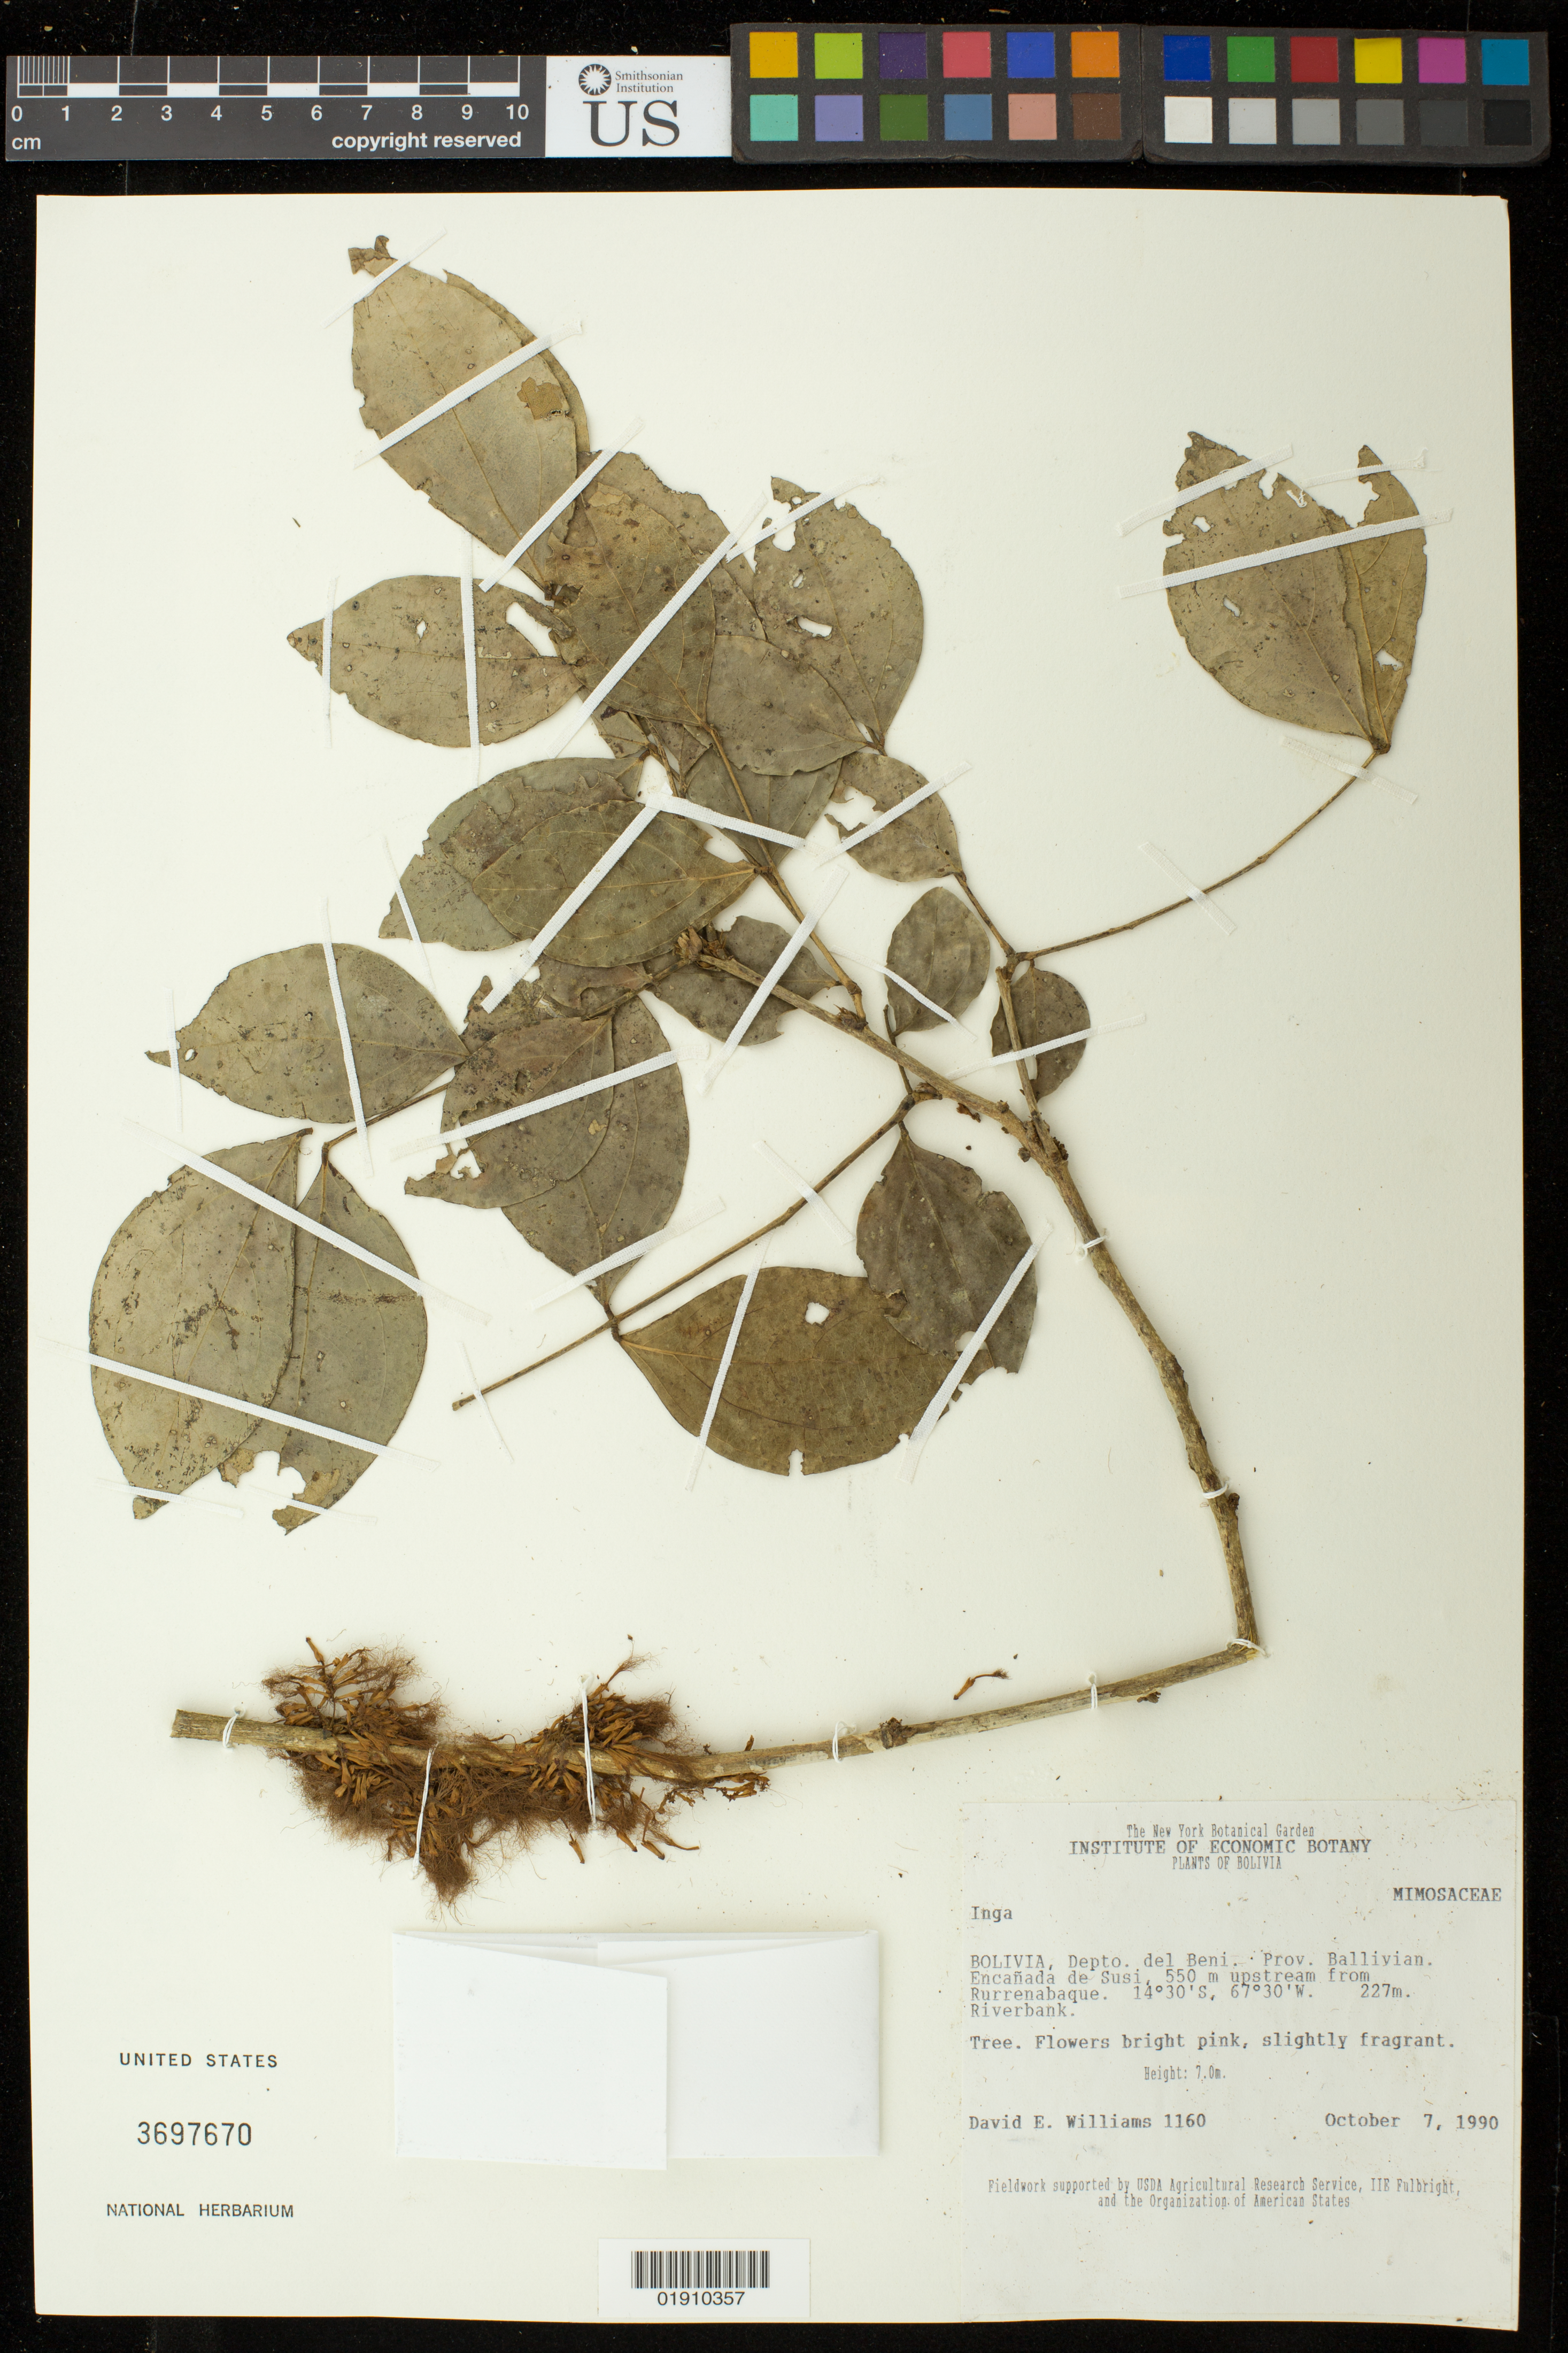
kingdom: Plantae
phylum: Tracheophyta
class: Magnoliopsida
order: Fabales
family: Fabaceae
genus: Zygia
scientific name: Zygia cauliflora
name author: (Willd.) Killip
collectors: D. E. Williams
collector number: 1160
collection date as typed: October 7, 1990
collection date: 1990-10-07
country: Bolivia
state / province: Beni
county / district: General José Ballivián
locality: Encanada de Susi, 550 m upstream from Rurrenabaque.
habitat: Riverbank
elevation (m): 227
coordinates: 14 30 0 S, 67 30 0 W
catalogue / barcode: US 3697670